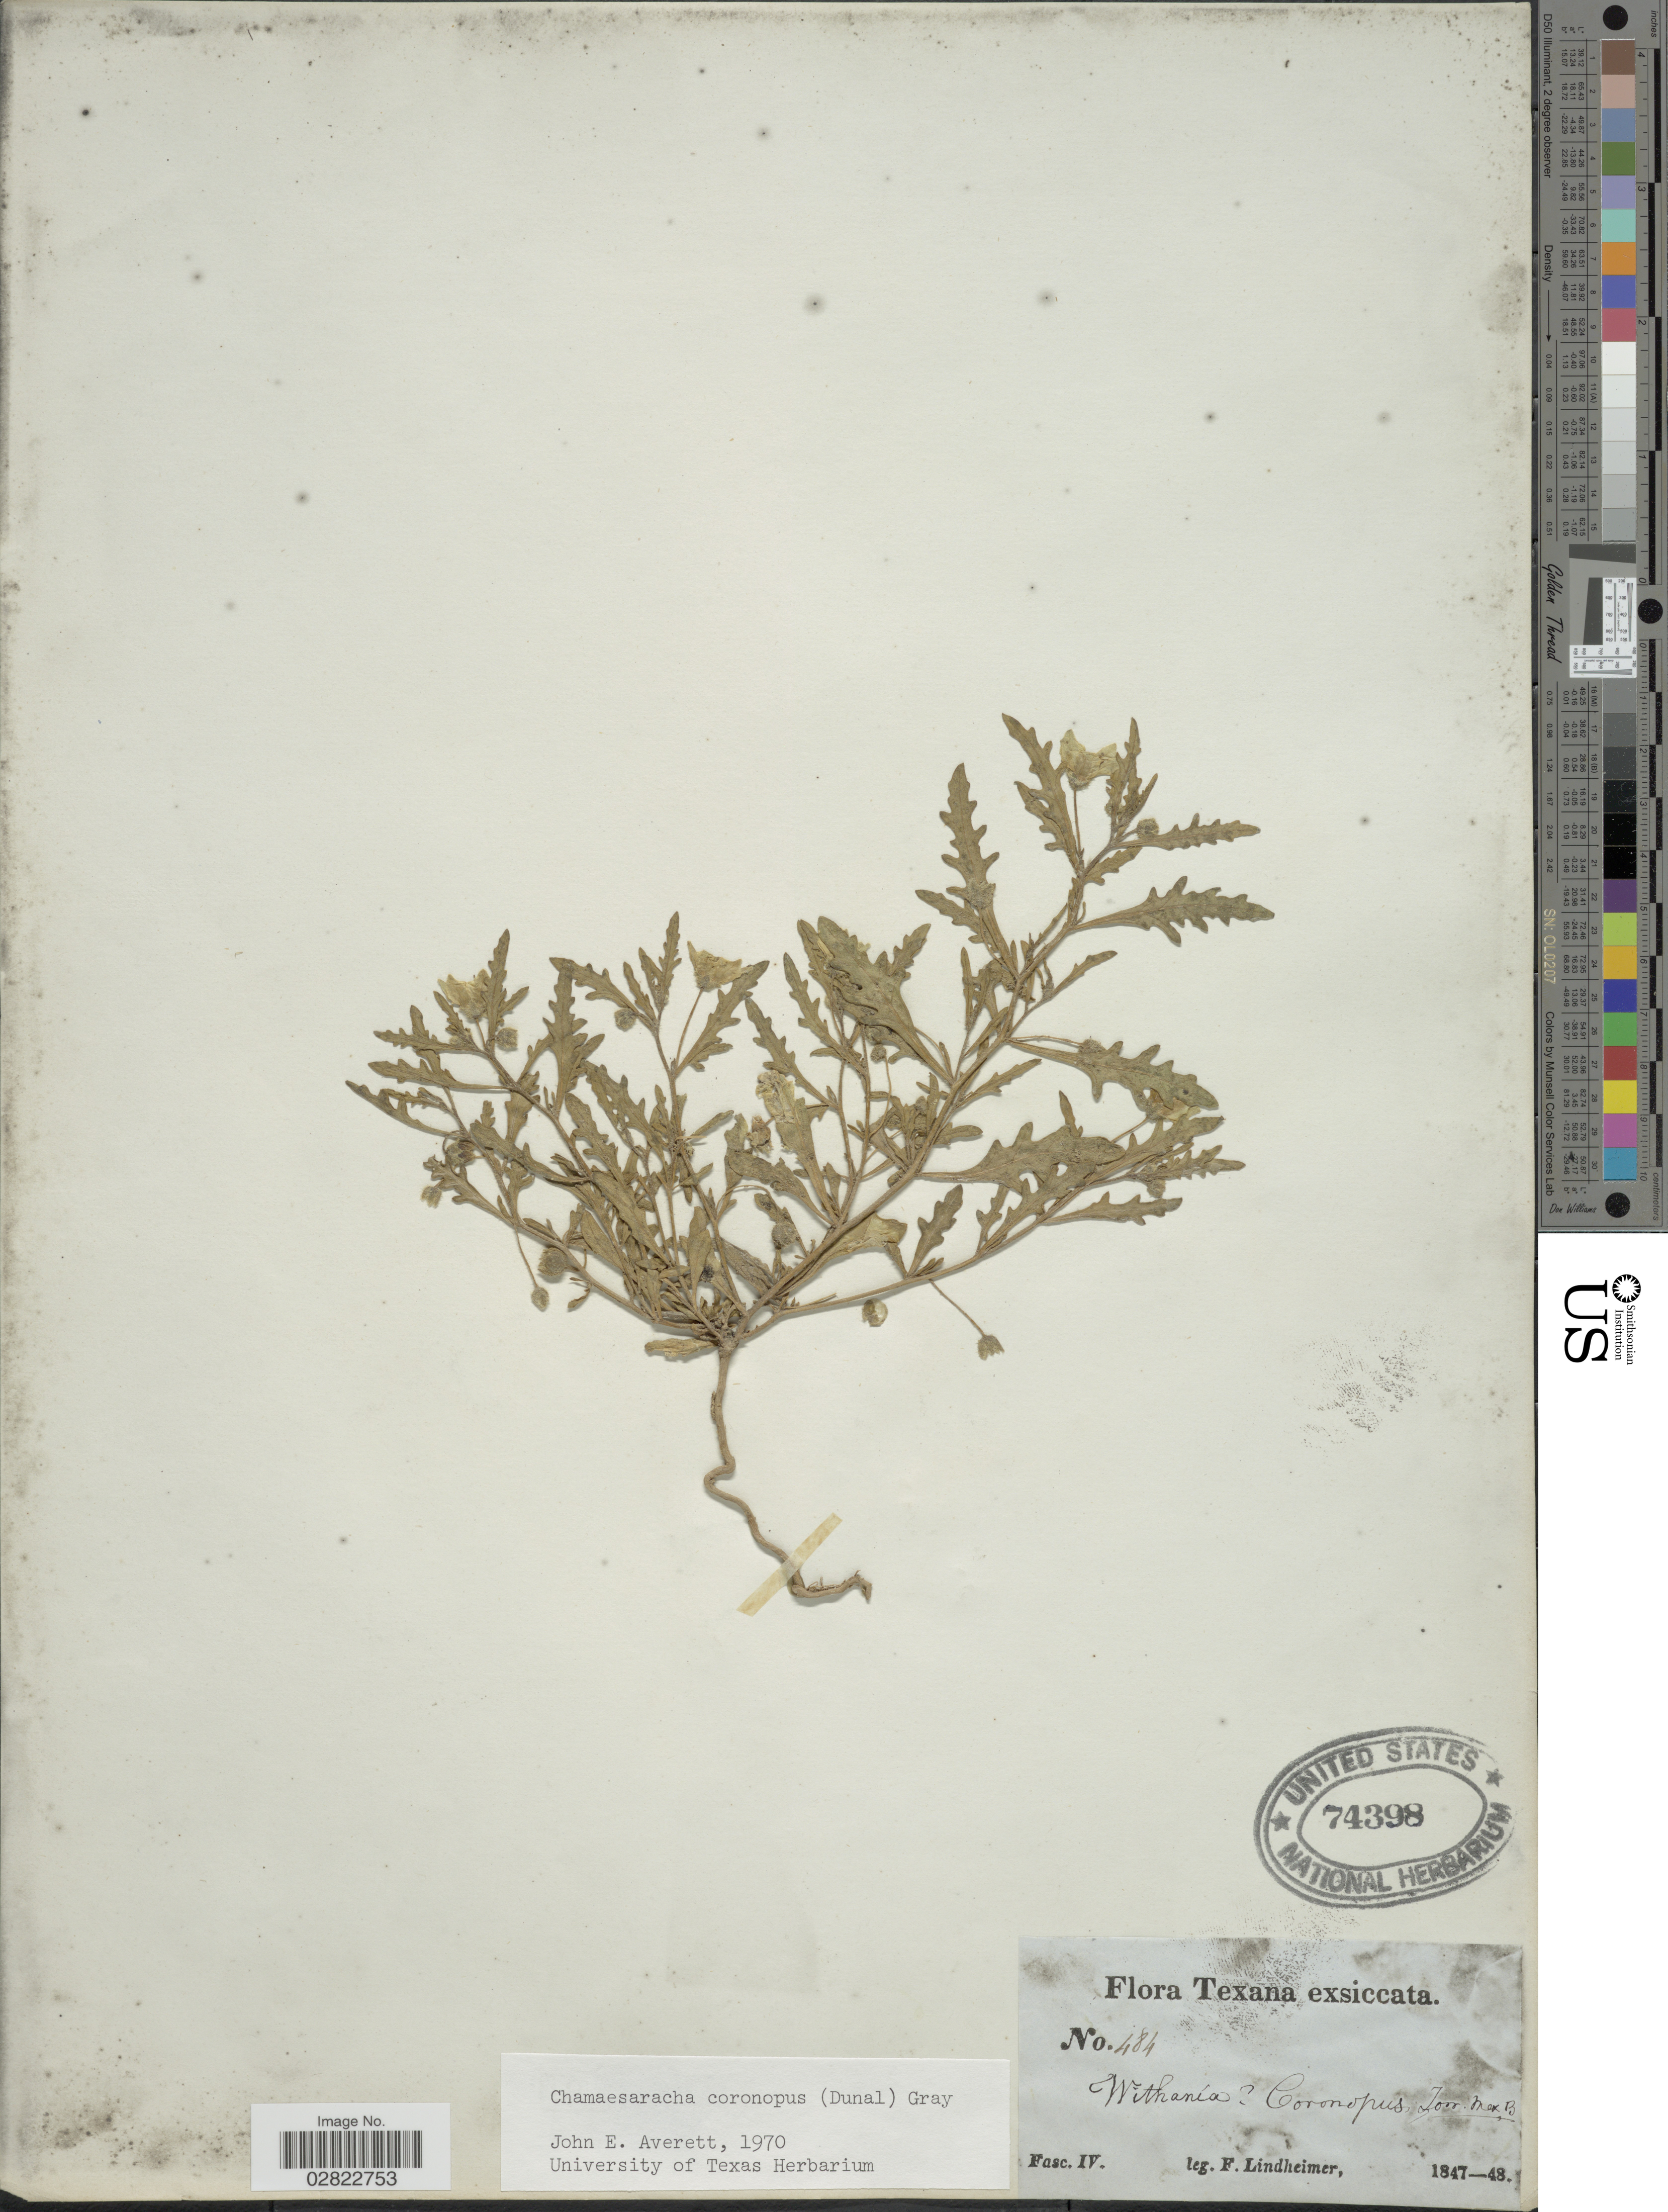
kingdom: Plantae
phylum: Tracheophyta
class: Magnoliopsida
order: Solanales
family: Solanaceae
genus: Chamaesaracha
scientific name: Chamaesaracha coronopus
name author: (Dunal) A. Gray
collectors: F. Lindheimer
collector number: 484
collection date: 1847/1848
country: United States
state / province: Texas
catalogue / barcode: US 74398